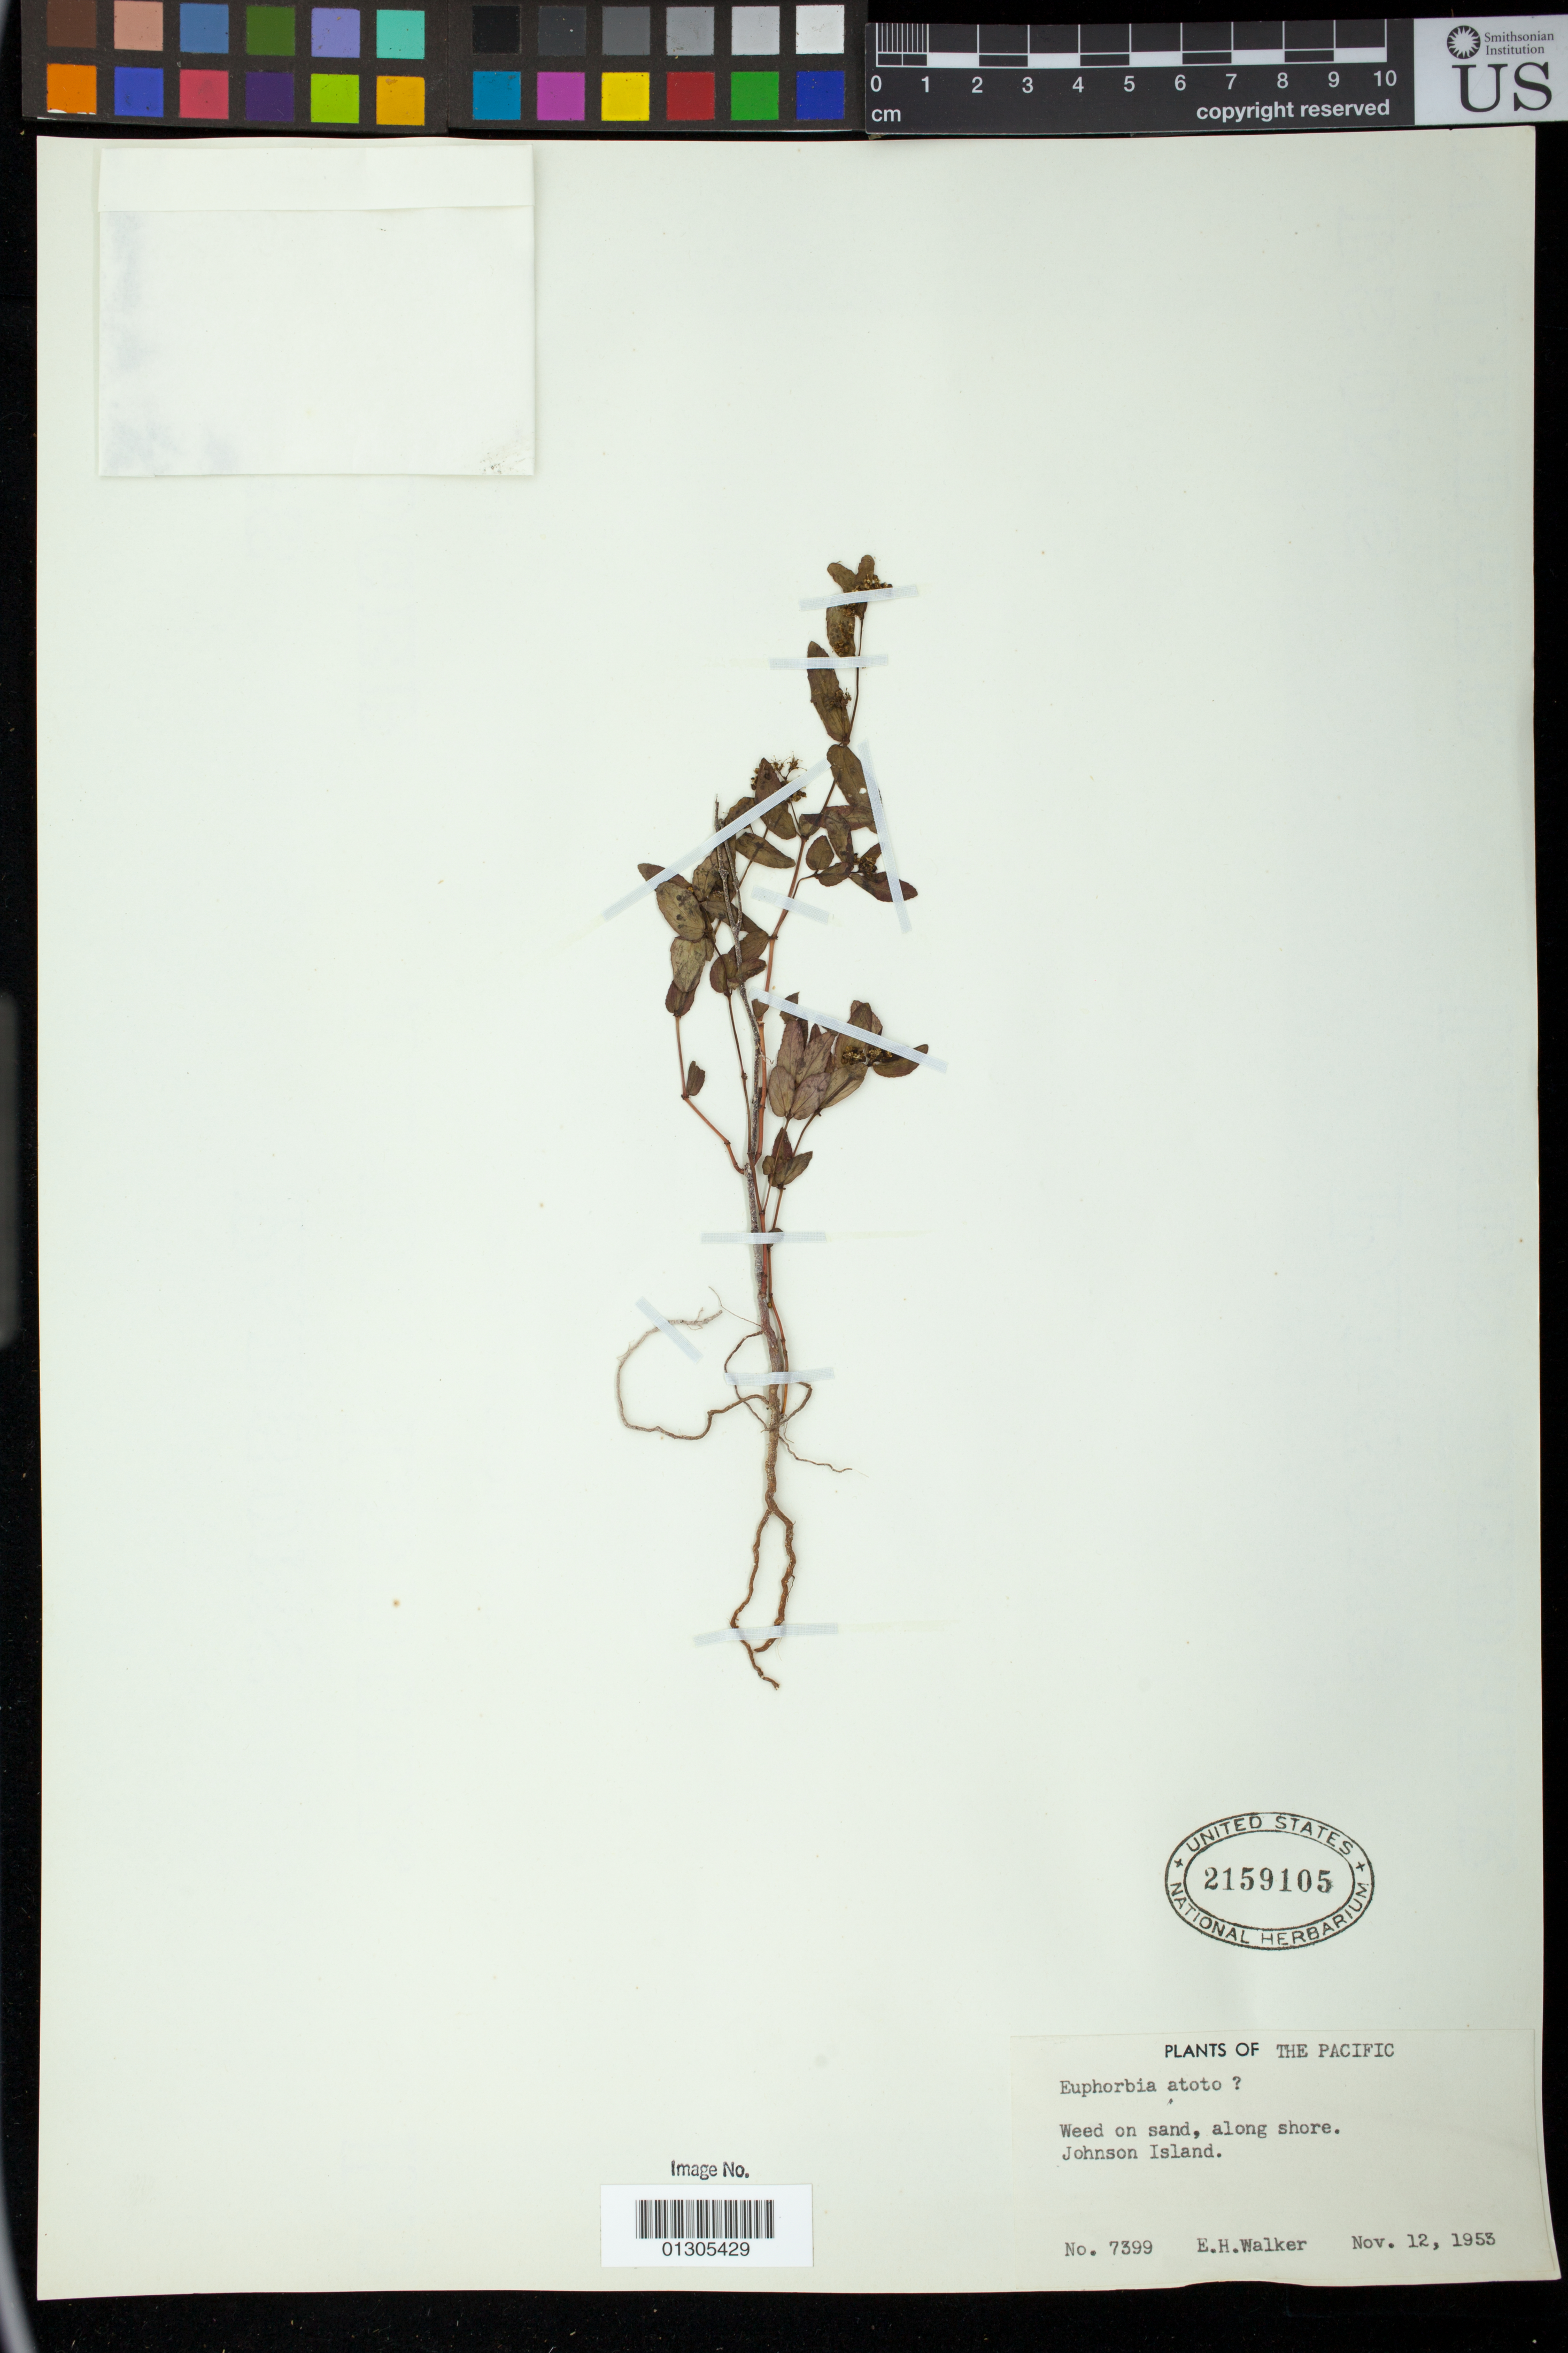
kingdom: Plantae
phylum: Tracheophyta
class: Magnoliopsida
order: Malpighiales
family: Euphorbiaceae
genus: Euphorbia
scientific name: Euphorbia hypericifolia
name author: L.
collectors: E. H. Walker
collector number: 7399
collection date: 1953-11-12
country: U.S. Administered Pacific Islands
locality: on sand, along shore. Johnson Island <probably Johnston Island/Atoll>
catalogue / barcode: US 2159105